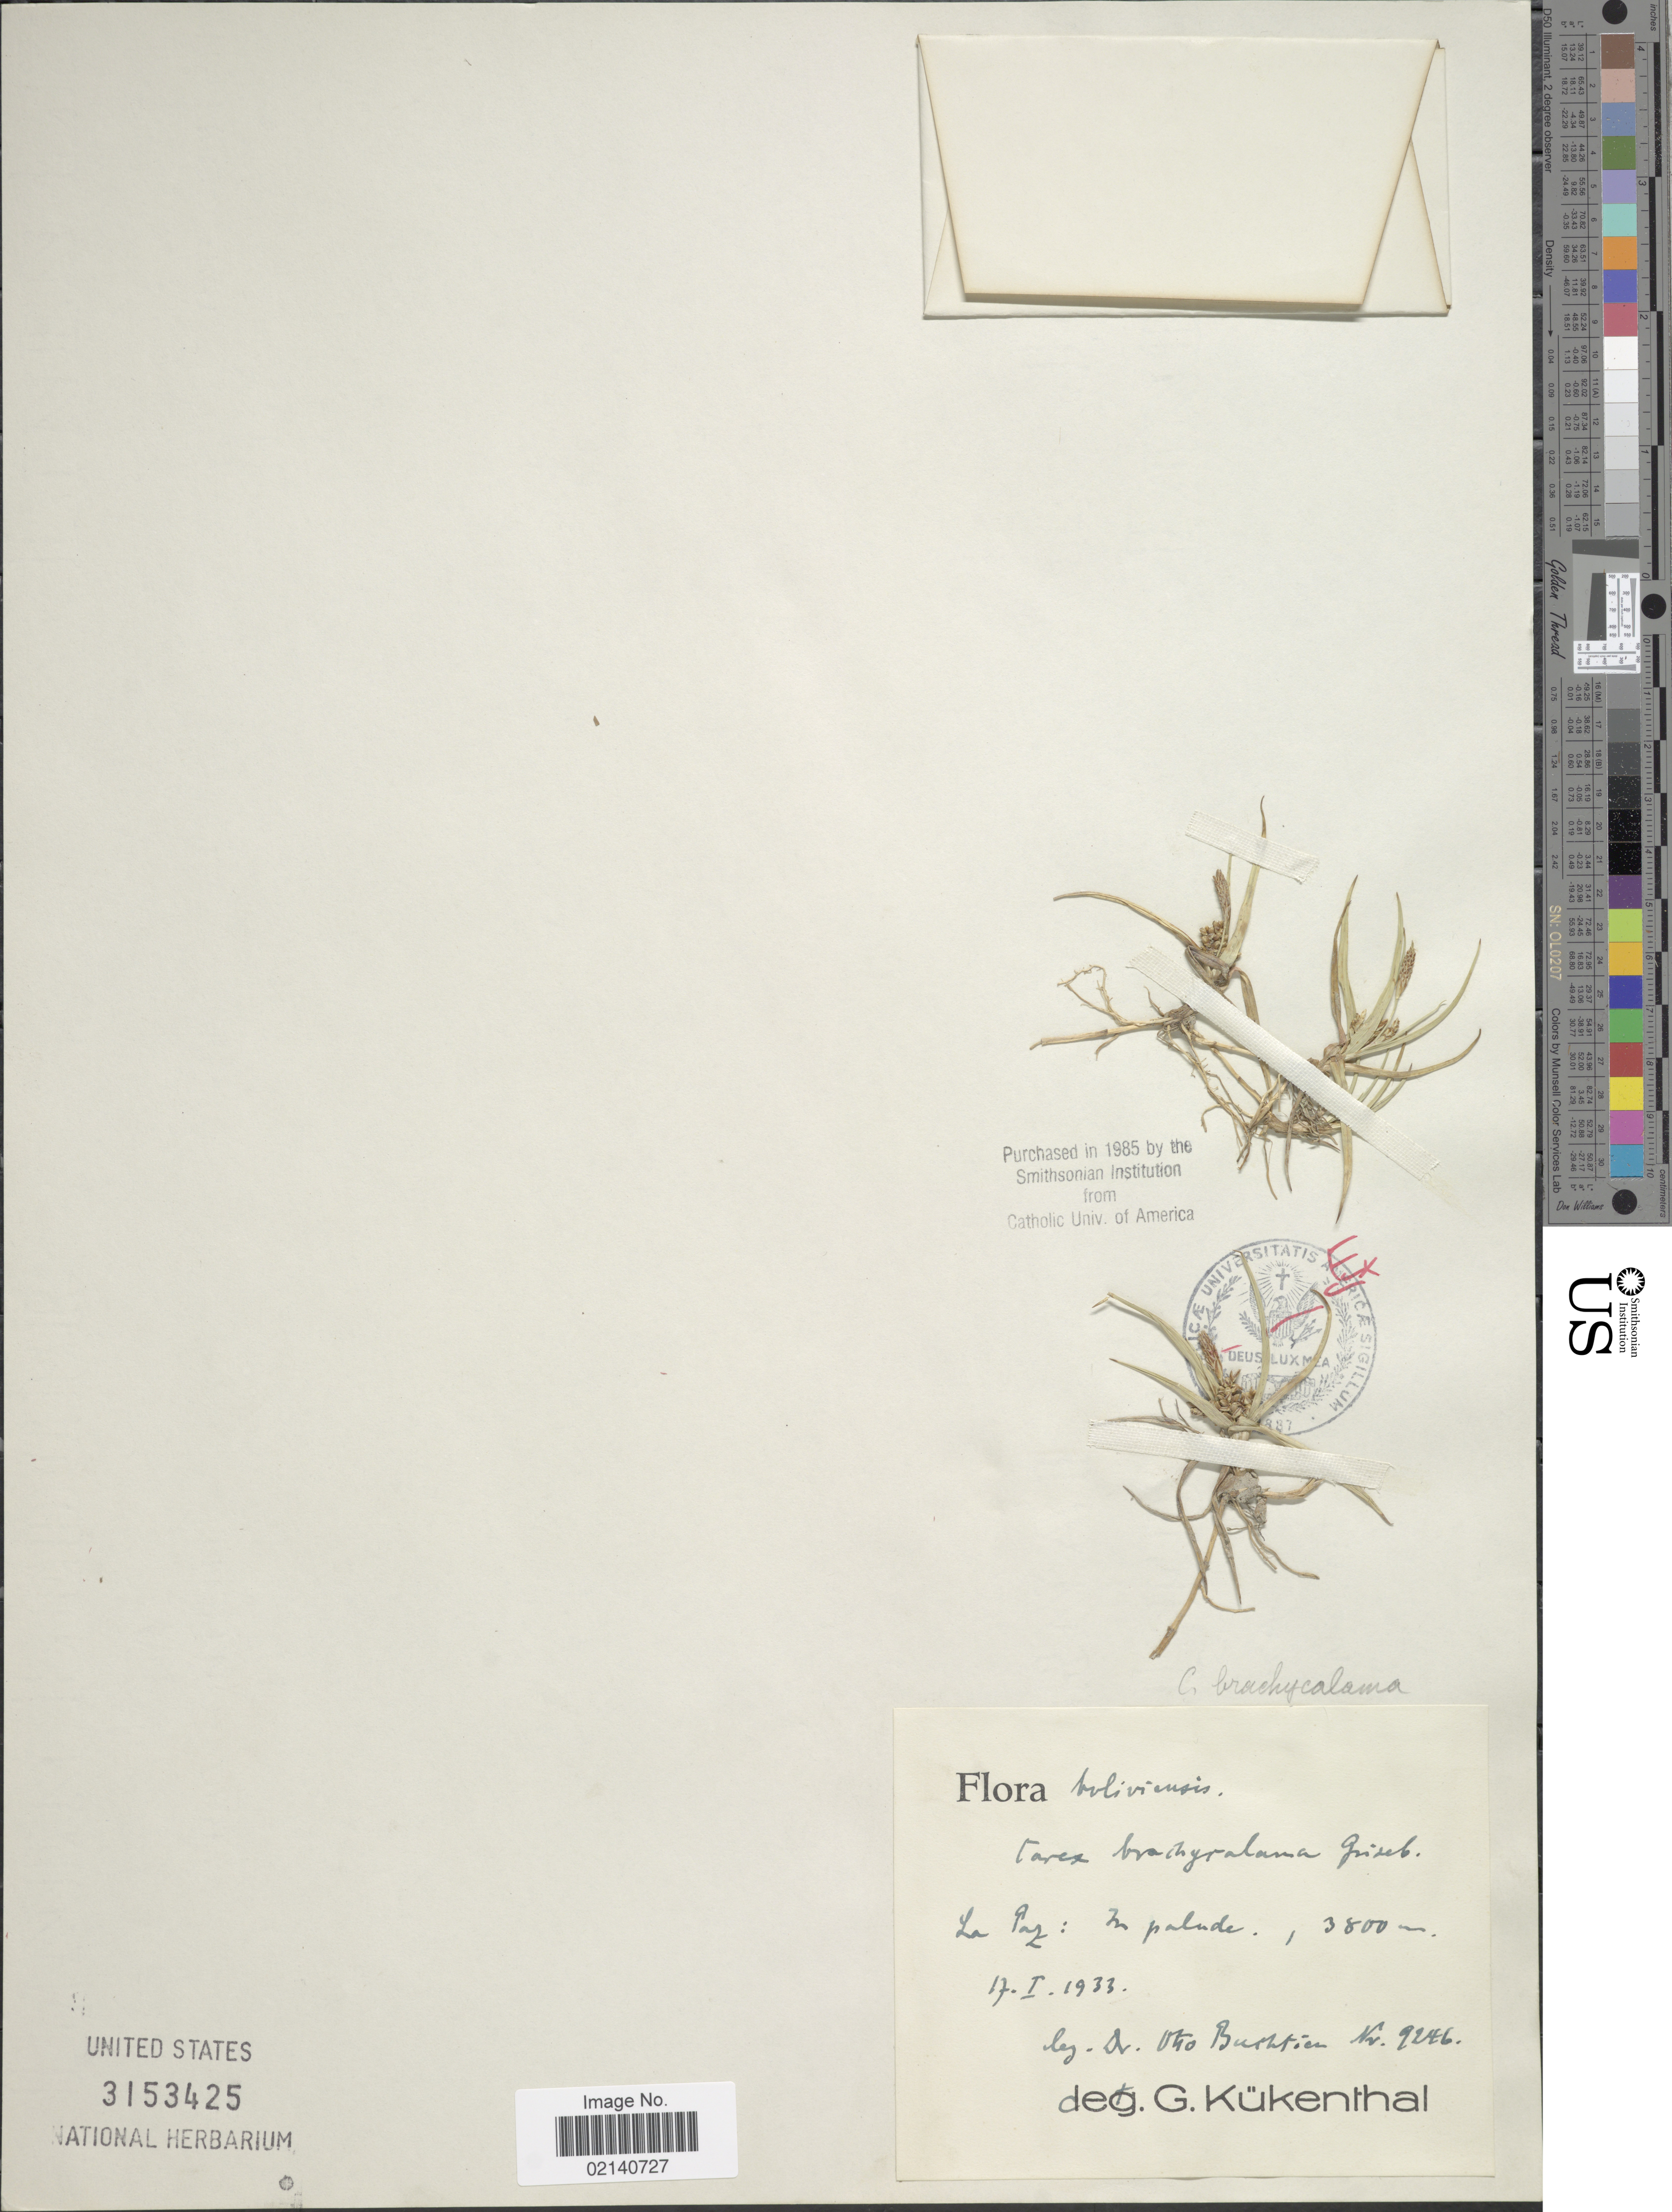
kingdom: Plantae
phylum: Tracheophyta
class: Liliopsida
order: Poales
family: Cyperaceae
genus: Carex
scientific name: Carex brachycalama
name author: Griseb.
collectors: O. Buchtien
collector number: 9246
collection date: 1933-01-17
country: Bolivia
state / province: La Paz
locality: Boliviensis. In palude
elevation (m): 3800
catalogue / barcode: US 3153425